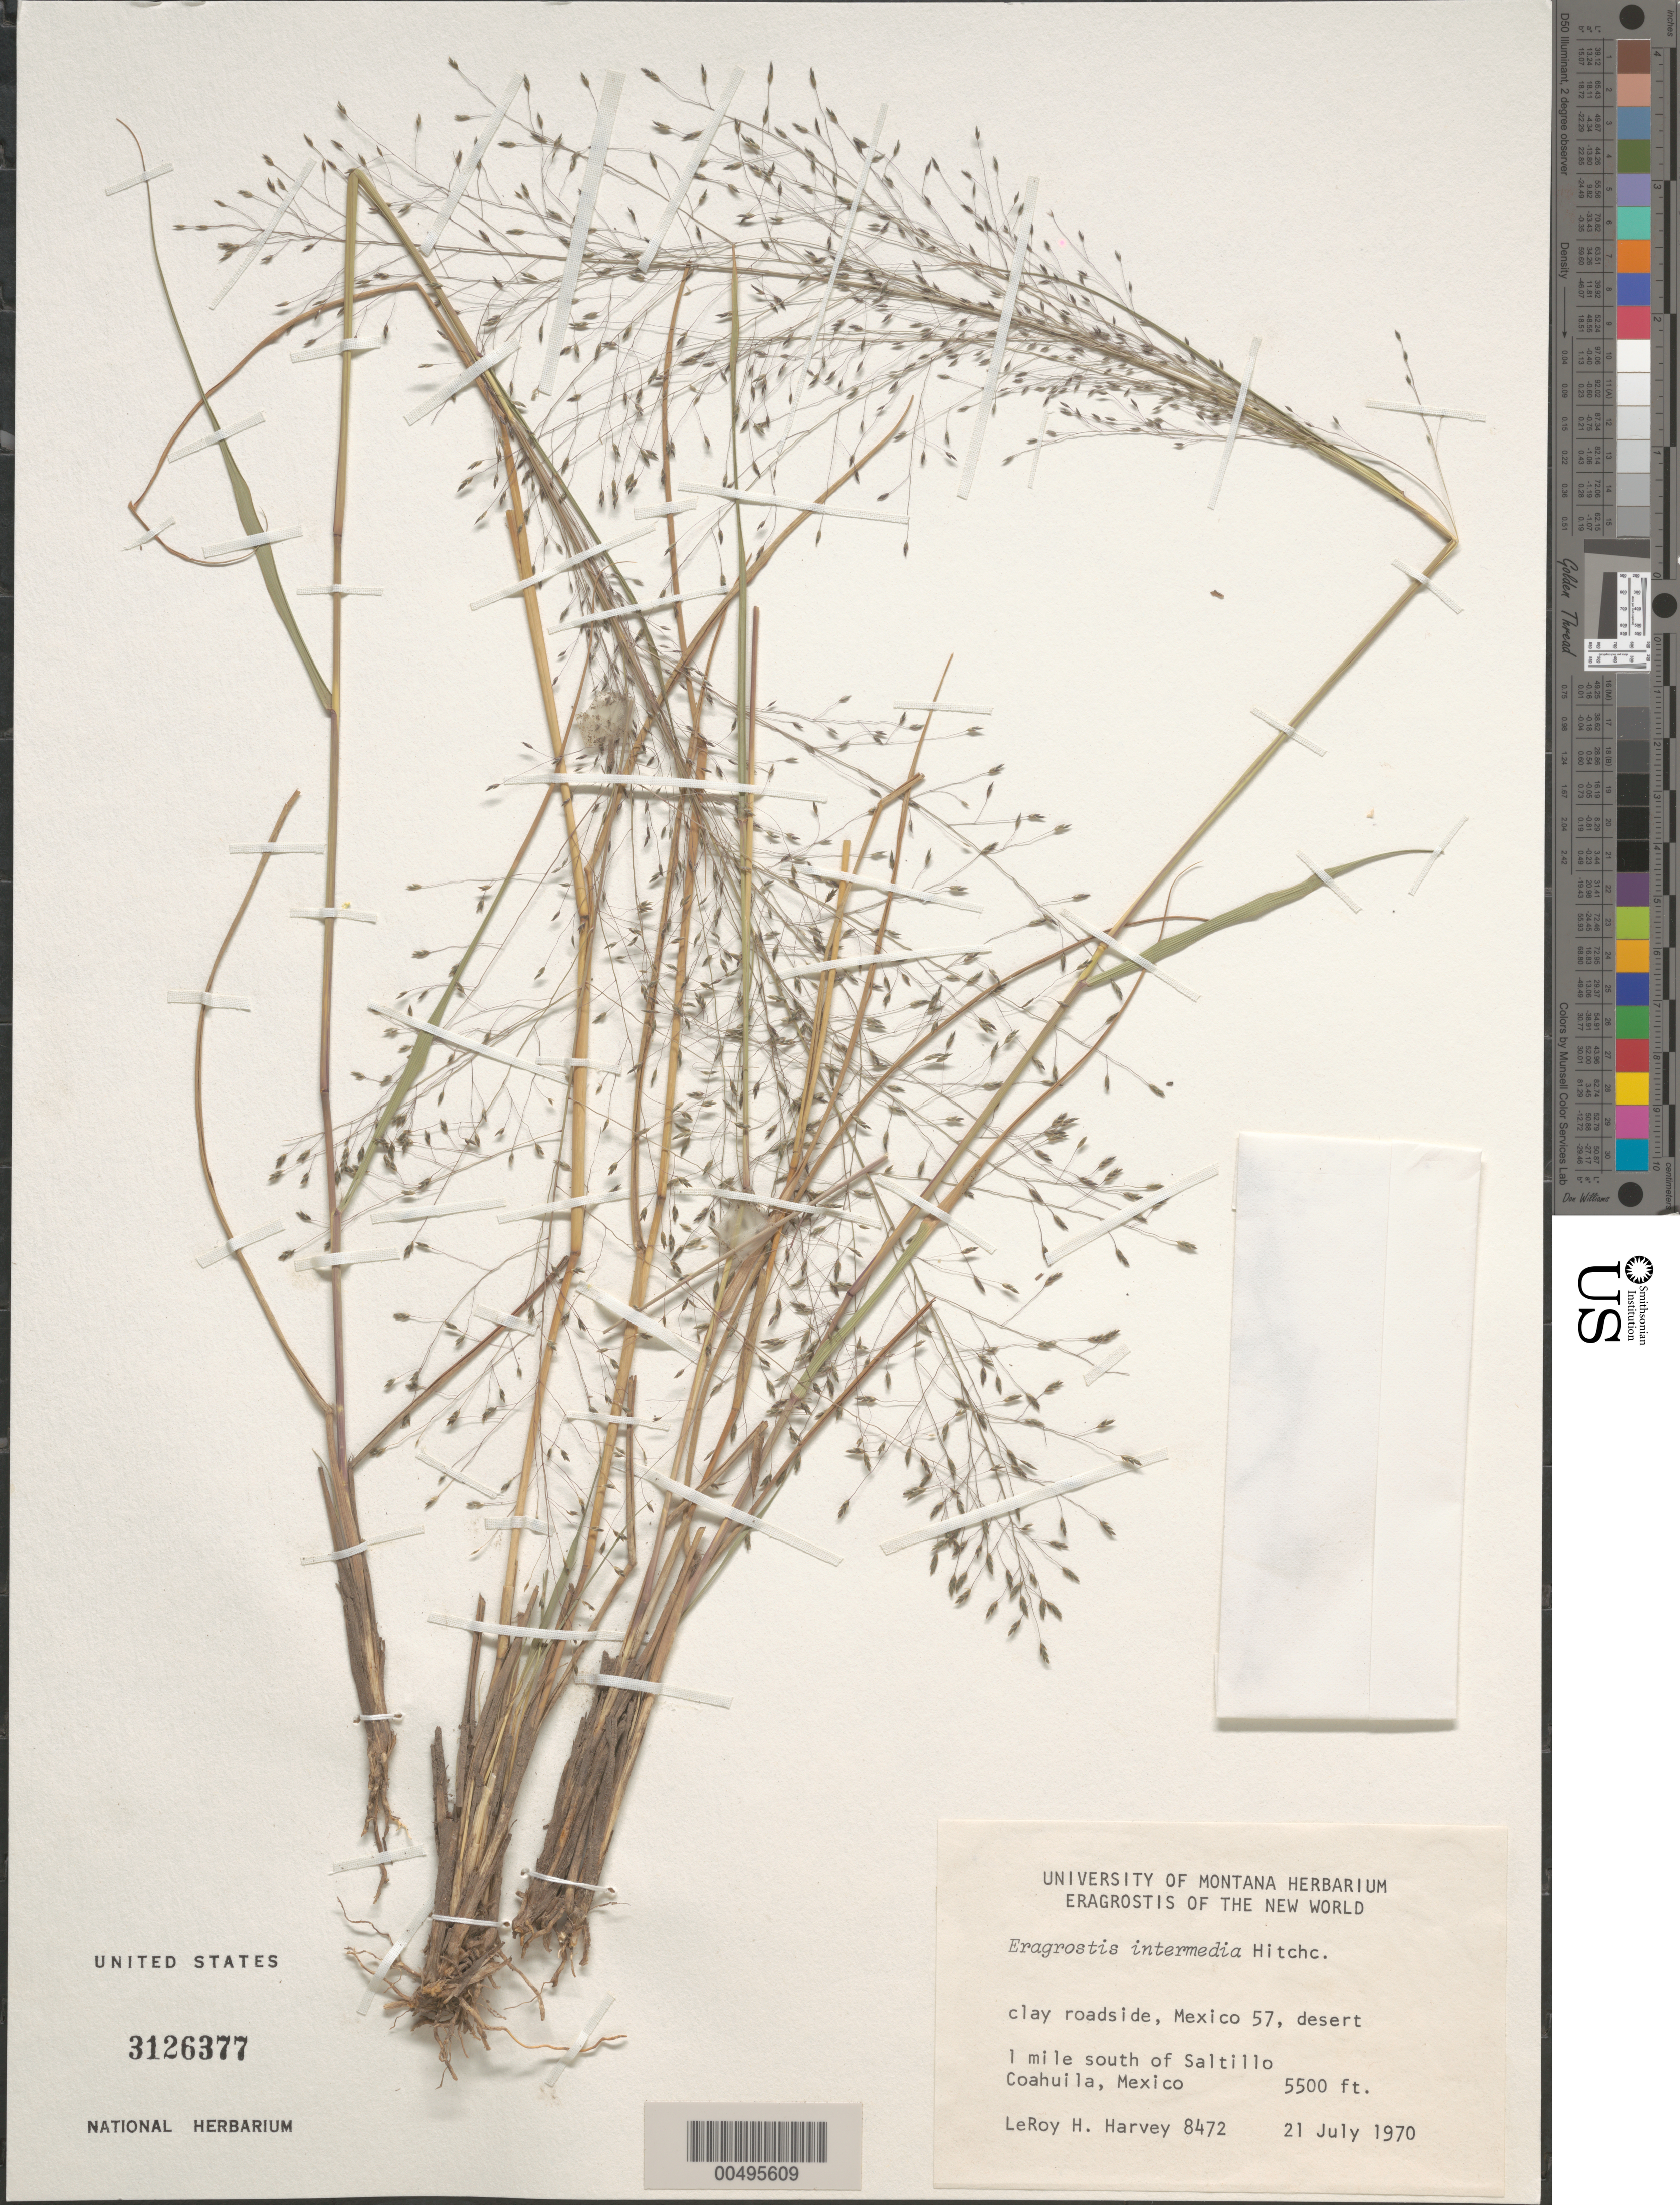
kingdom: Plantae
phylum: Tracheophyta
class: Liliopsida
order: Poales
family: Poaceae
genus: Eragrostis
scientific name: Eragrostis intermedia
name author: Hitchc.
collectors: L. H. Harvey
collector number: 8472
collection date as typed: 21 Jul 1970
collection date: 1970-07-21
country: Mexico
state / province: Coahuila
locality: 1 mi S of Saltillo, Mex 57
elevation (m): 1676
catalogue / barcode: US 3126377